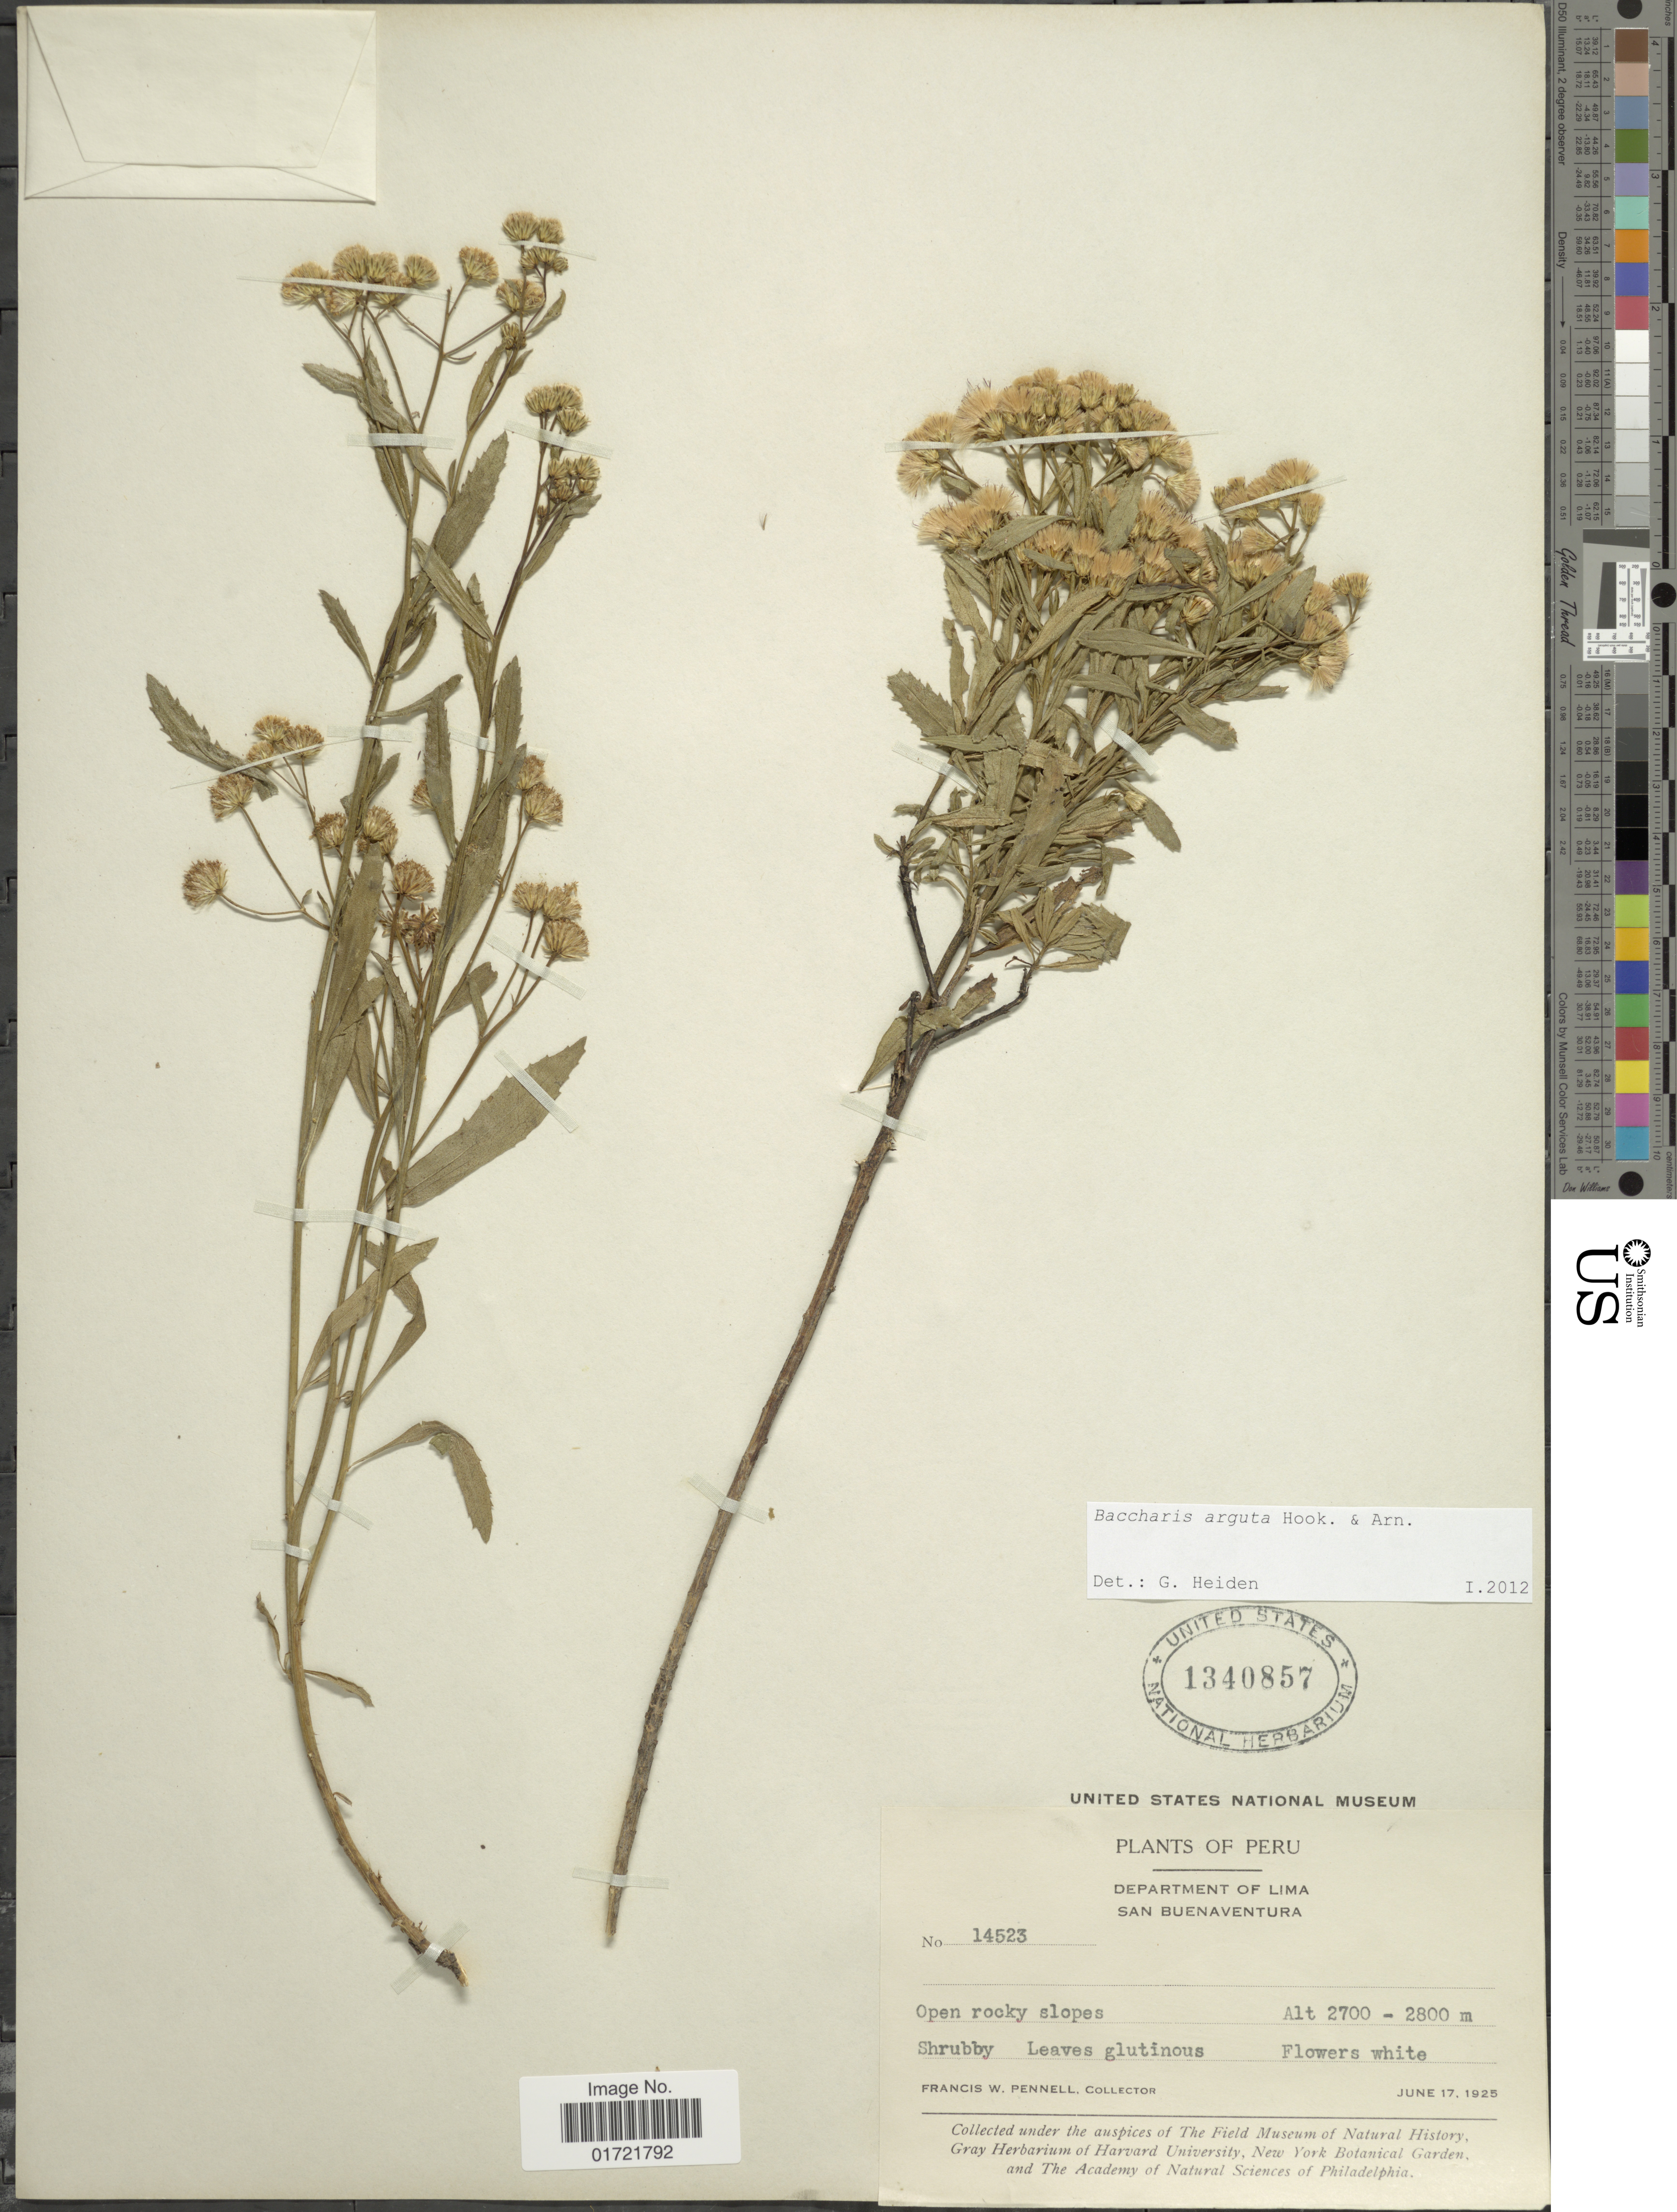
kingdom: Plantae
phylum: Tracheophyta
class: Magnoliopsida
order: Asterales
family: Asteraceae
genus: Baccharis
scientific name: Baccharis arguta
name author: Gillies ex Hook. & Arn.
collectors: F. W. Pennell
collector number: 14523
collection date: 1925-06-17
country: Peru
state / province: Lima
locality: Department of Lima, San Buenaventura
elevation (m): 2700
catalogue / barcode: US 1340857